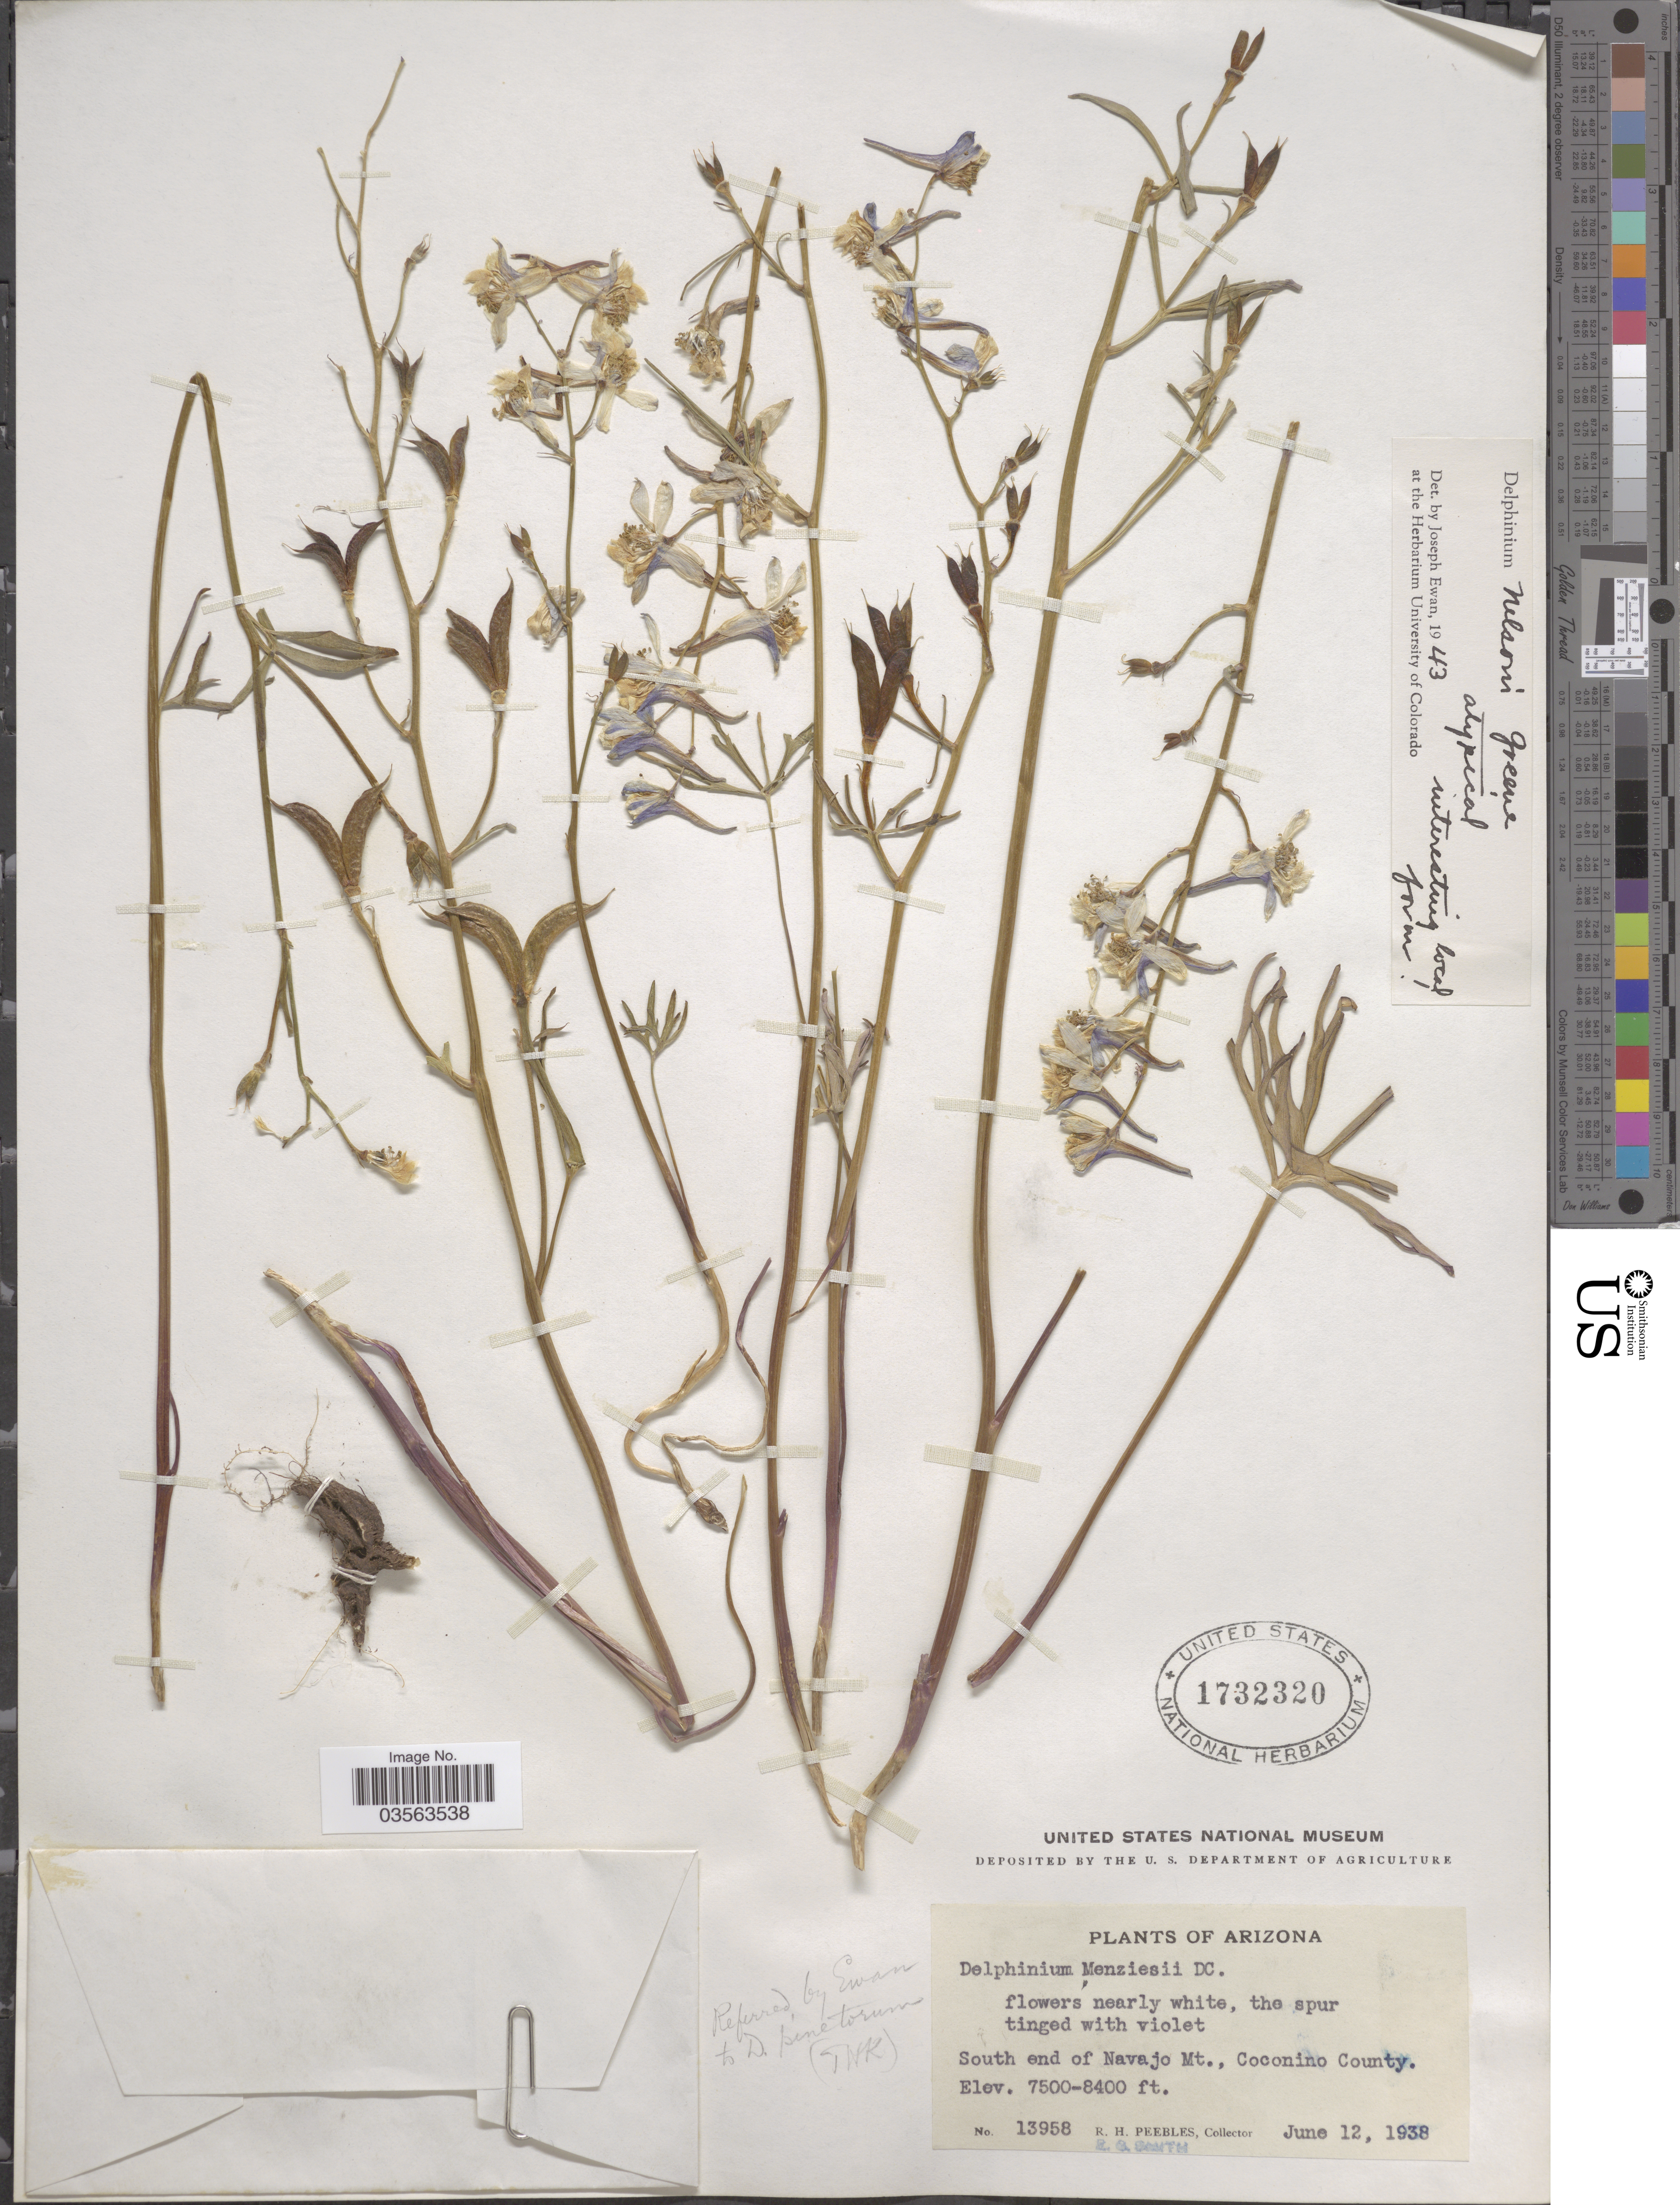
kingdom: Plantae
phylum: Tracheophyta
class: Magnoliopsida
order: Ranunculales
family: Ranunculaceae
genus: Delphinium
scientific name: Delphinium nelsonii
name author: Greene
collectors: R. H. Peebles & E. G. Smith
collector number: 13958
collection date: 1938-06-12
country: United States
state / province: Arizona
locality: South end of Navajo Mt., Coconino County.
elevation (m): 2286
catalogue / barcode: US 1732320